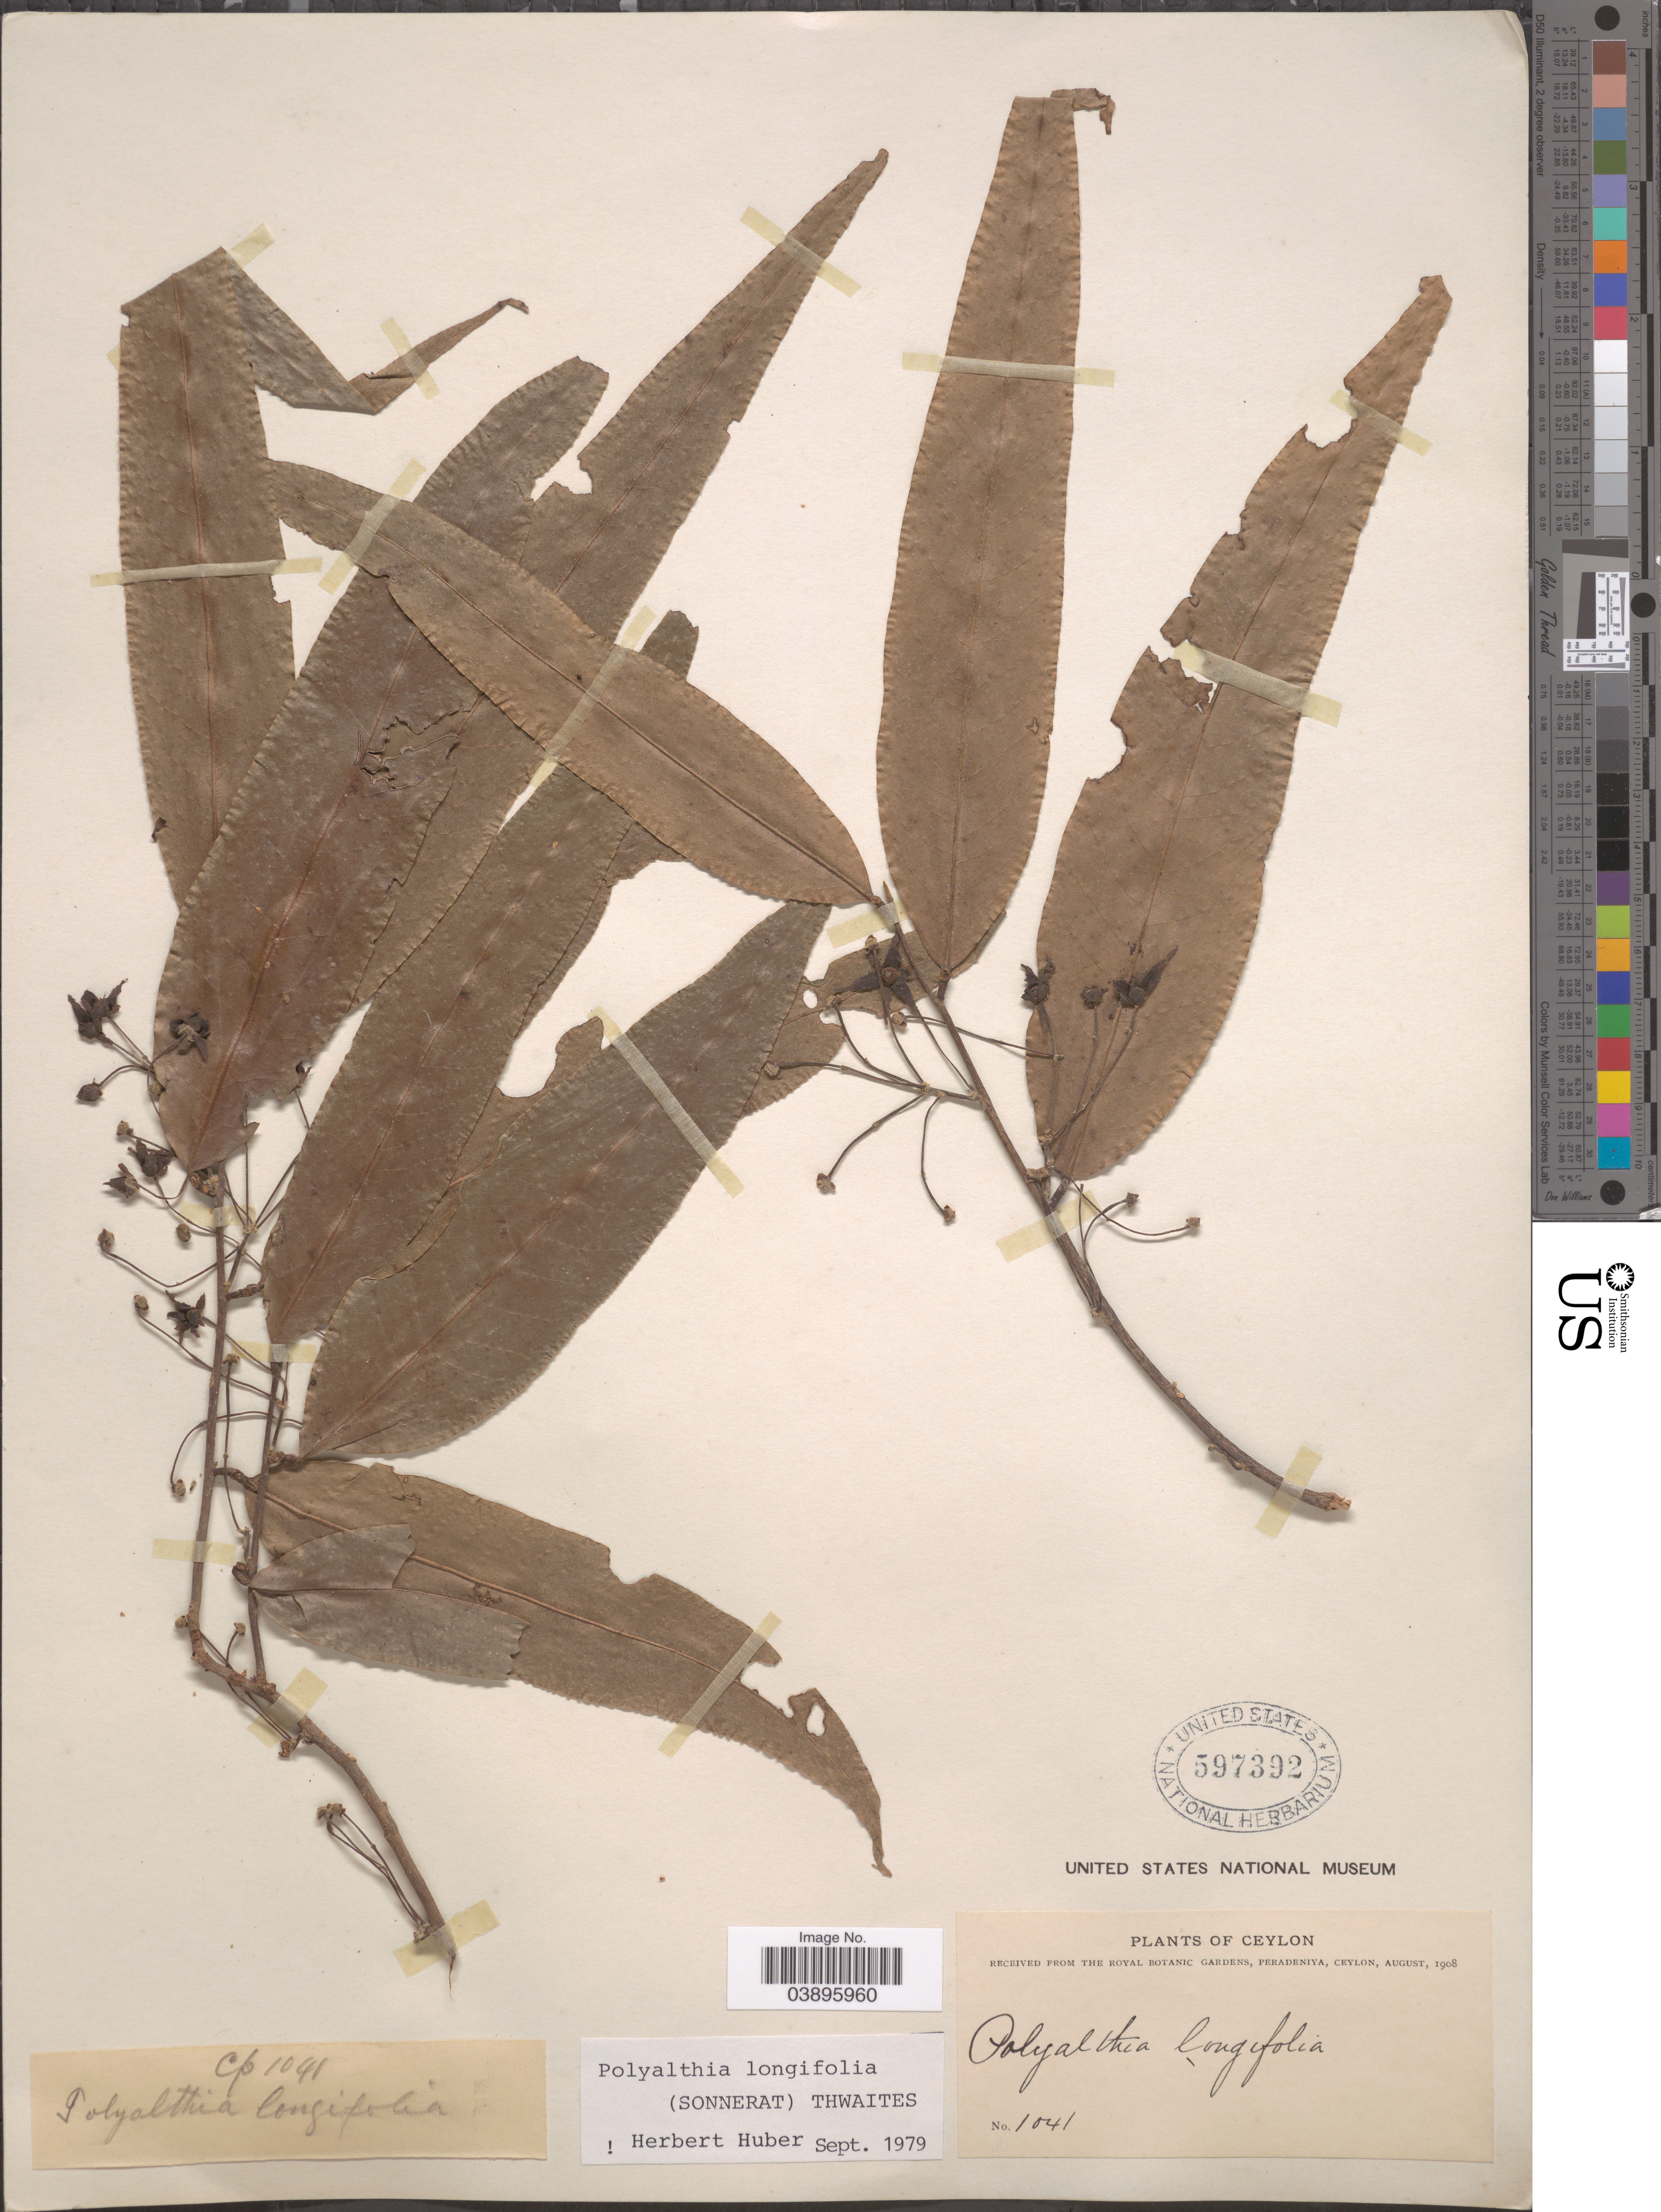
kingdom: Plantae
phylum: Tracheophyta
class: Magnoliopsida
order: Magnoliales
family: Annonaceae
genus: Polyalthia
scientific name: Polyalthia longifolia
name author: (Sonn.) Thwaites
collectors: ex herb. Royal Botanic Gardens, Peradeniya, Ceylon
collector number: Cp1041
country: Sri Lanka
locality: Ceylon.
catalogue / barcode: US 597392